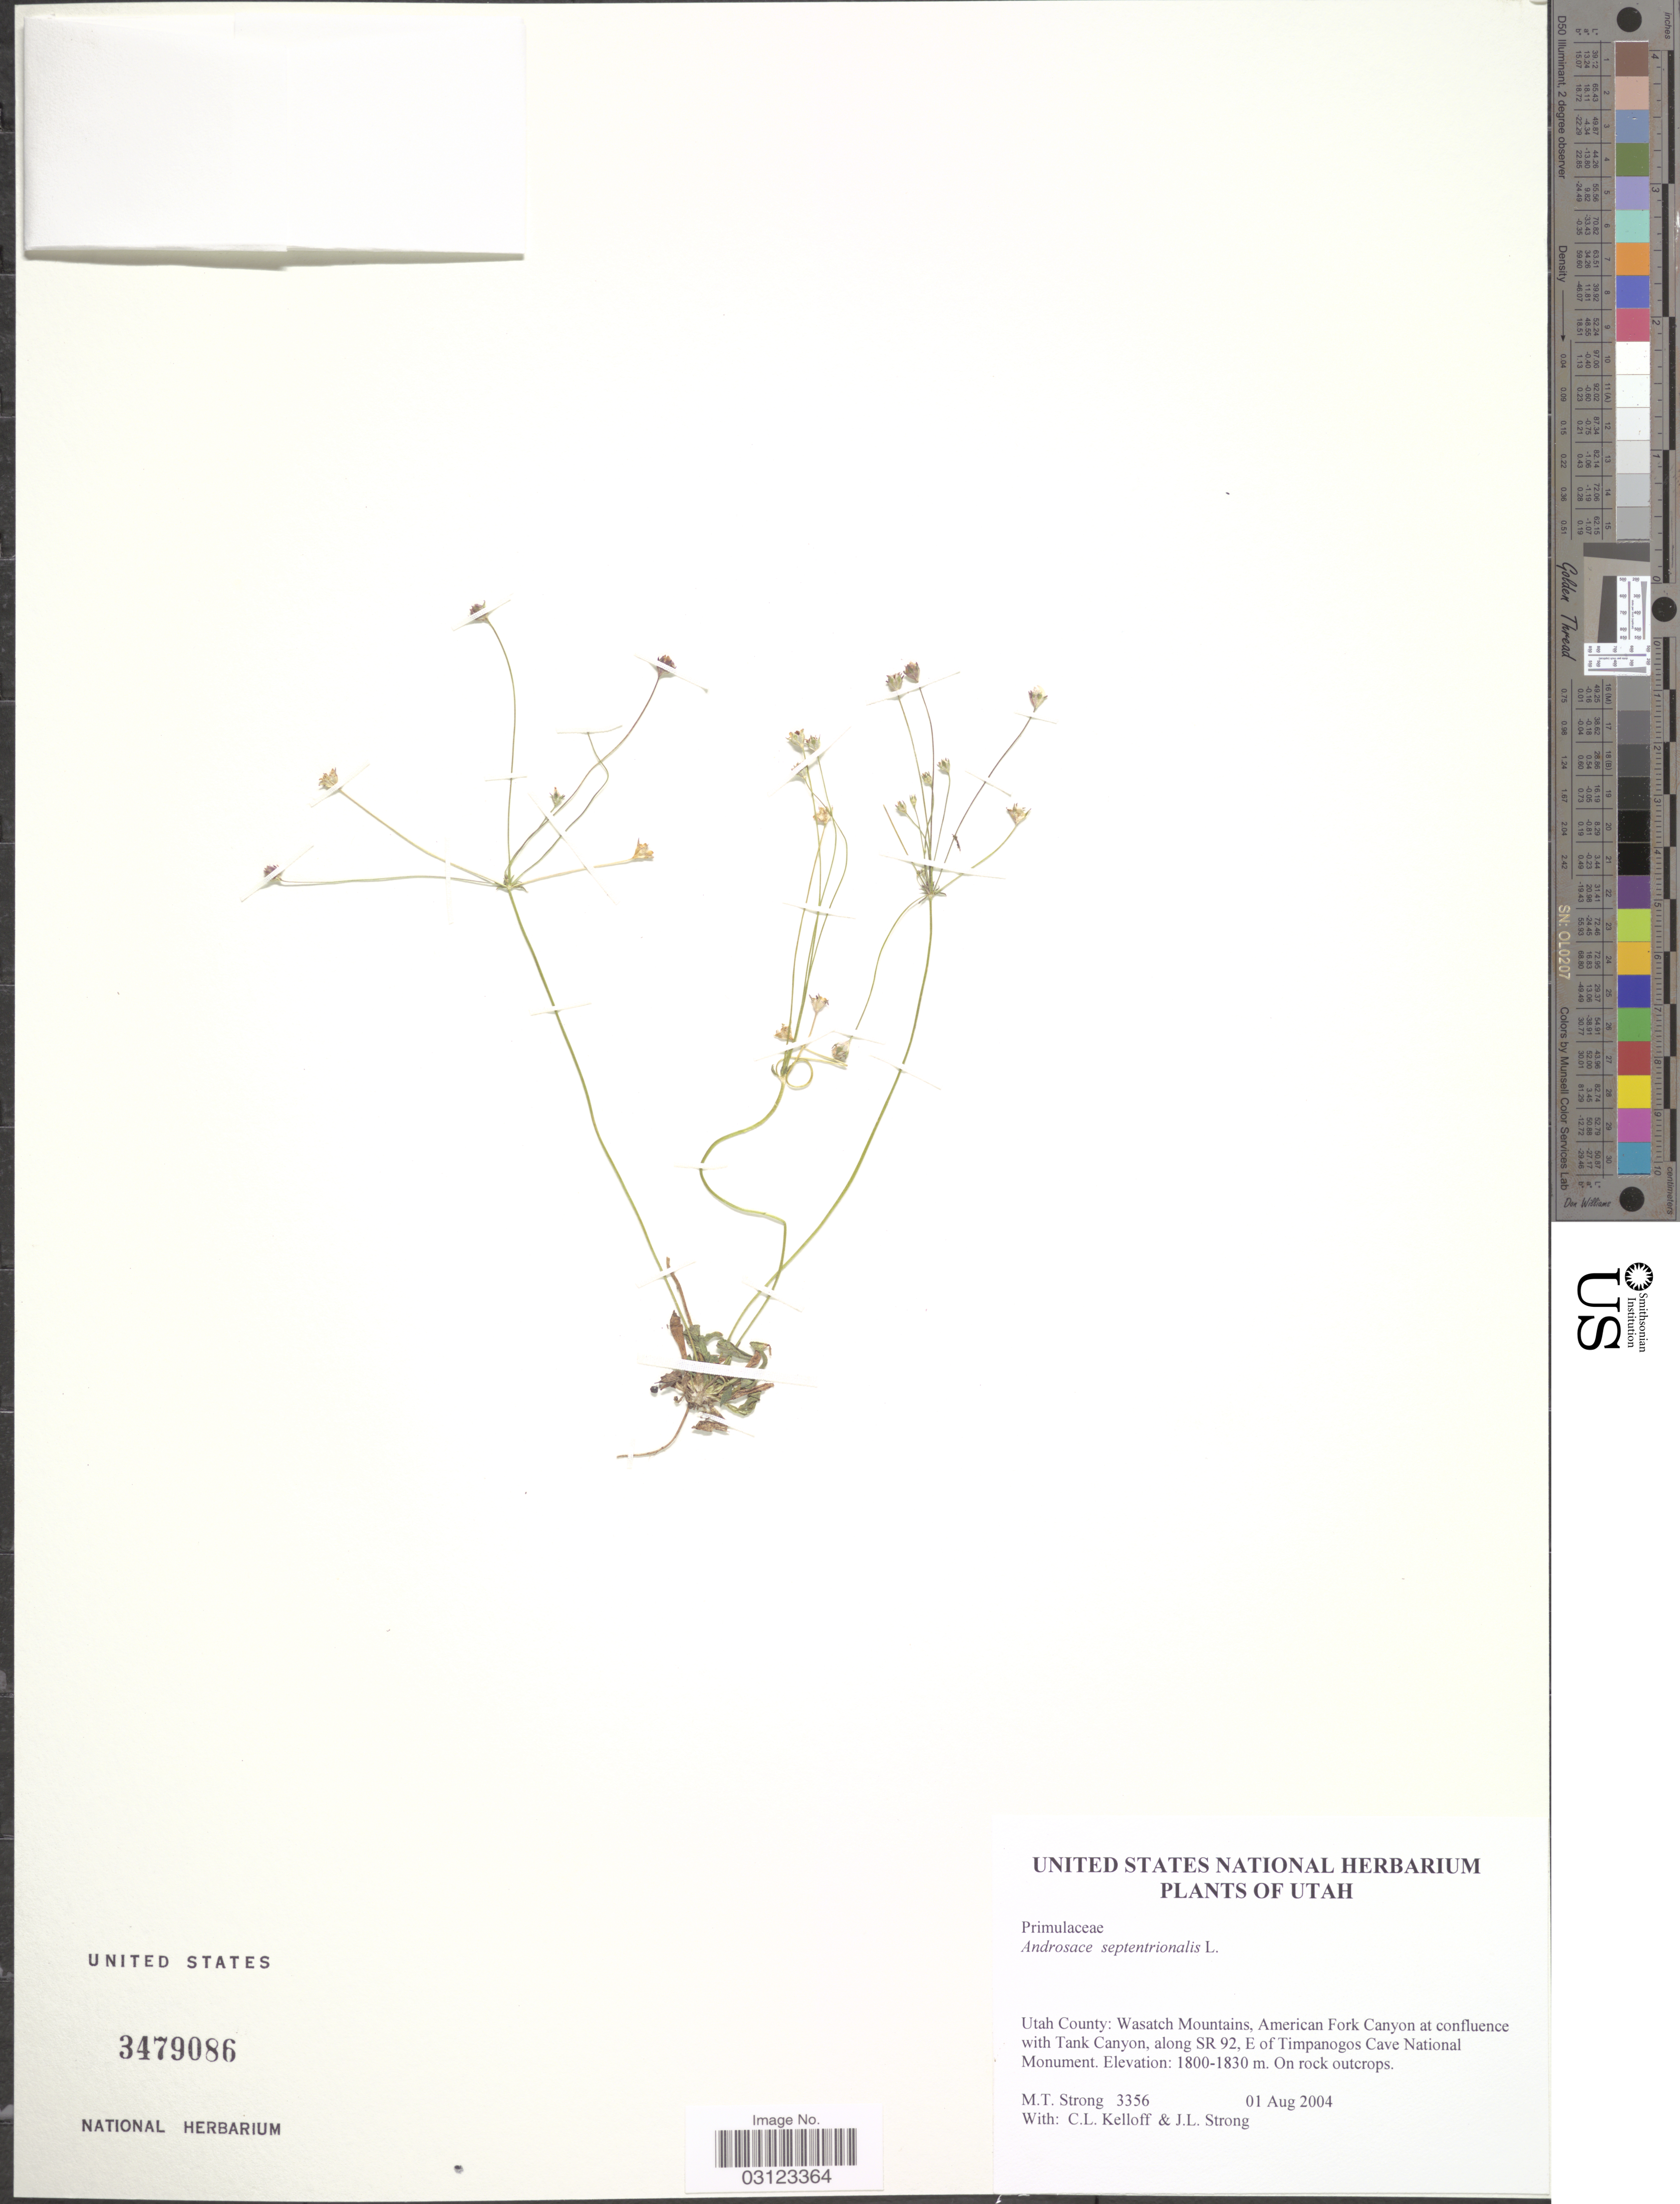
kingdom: Plantae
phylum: Tracheophyta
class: Magnoliopsida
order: Ericales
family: Primulaceae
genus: Androsace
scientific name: Androsace septentrionalis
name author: L.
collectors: M. T. Strong, C. L. Kelloff & J. Strong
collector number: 3356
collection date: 2004-08-01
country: United States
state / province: Utah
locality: Utah County: Wasatch Mountains, American Fork Canyon at confluence with Tank Canyon, along SR 92, E of Timpanogos Cave National Monument.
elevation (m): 1800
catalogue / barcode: US 3479086